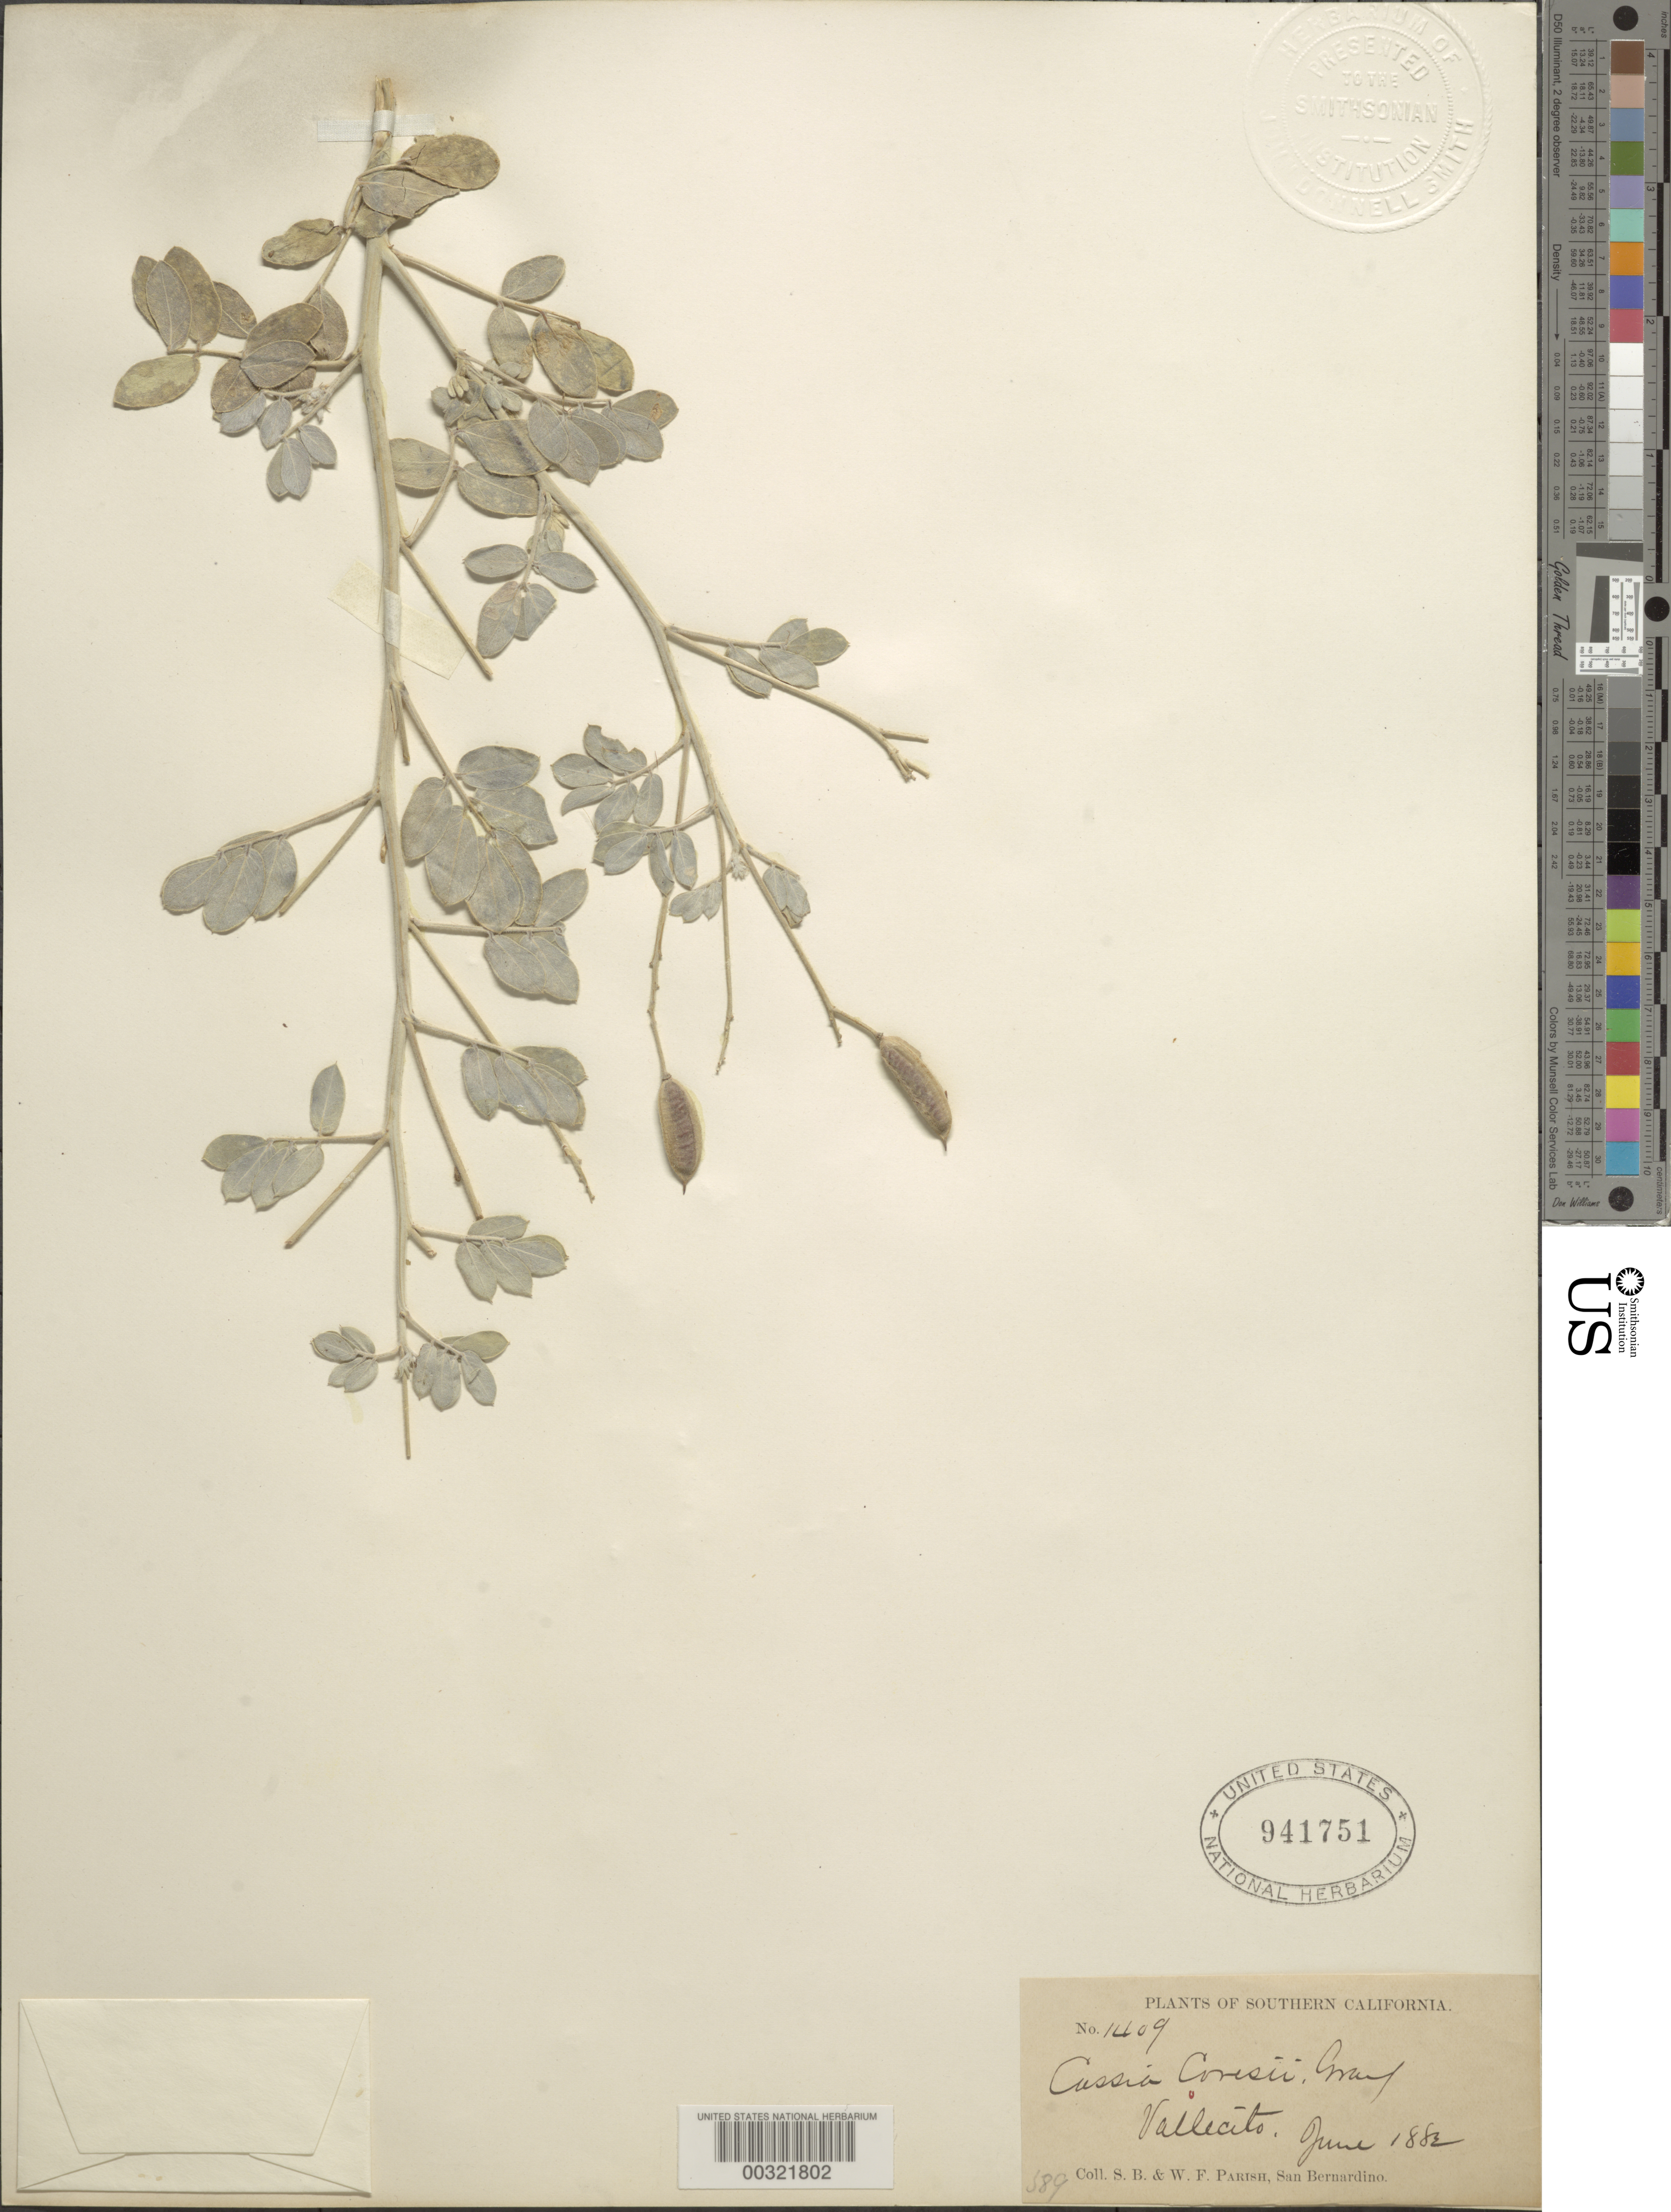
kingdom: Plantae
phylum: Tracheophyta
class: Magnoliopsida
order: Fabales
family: Fabaceae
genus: Senna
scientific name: Senna covesii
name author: (A. Gray) H.S. Irwin & Barneby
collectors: S. B. Parish & W. F. Parish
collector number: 1409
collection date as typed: Jun 1882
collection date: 1882-06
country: United States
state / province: California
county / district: San Diego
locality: Vallecito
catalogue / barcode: US 941751